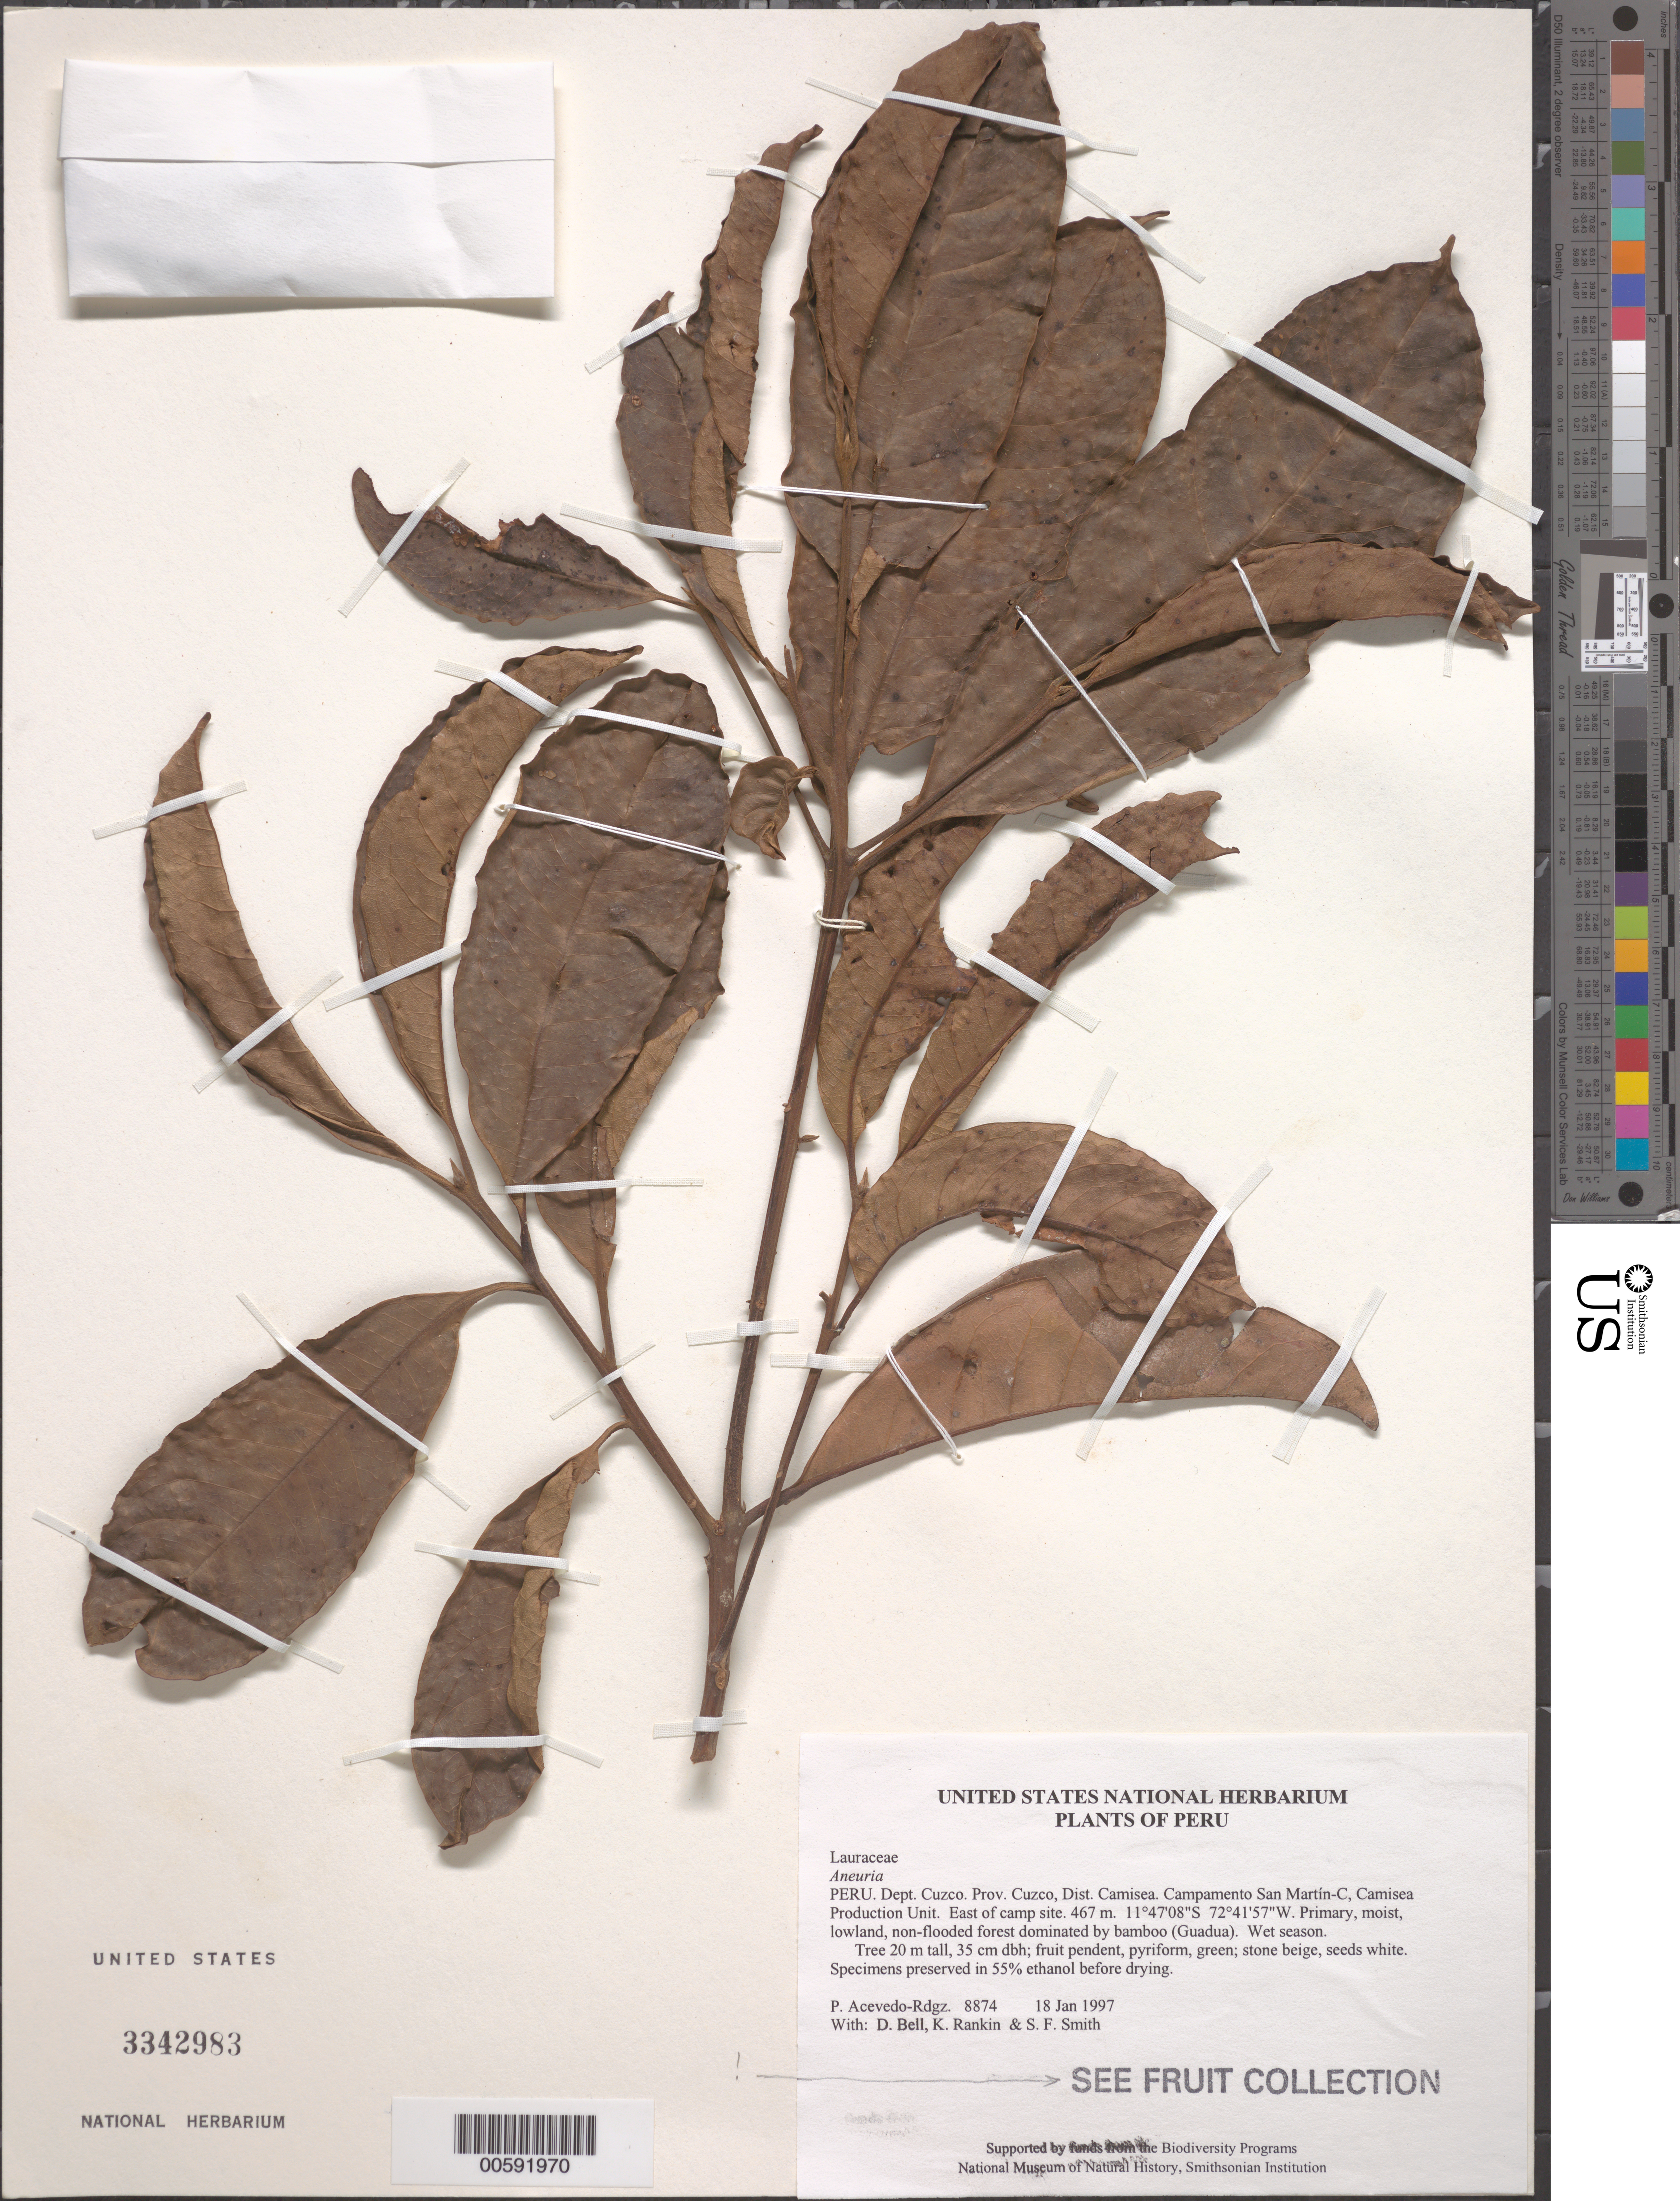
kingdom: Plantae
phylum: Tracheophyta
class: Magnoliopsida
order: Laurales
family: Lauraceae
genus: Anaueria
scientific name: Anaueria sp.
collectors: P. Acevedo-Rodr., D. A. Bell, K. B. Rankin & S.F. Smith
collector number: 8874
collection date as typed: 18 Jan 1997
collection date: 1997-01-18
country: Peru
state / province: Cusco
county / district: Cusco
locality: Districto Camisea, Campamento San Martín-C, Camisea Production Unit. East of camp site.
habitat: Primary, moist, lowland, non-flooded forest dominated by bamboo (Guadua). Wet season.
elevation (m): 467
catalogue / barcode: US 3342983